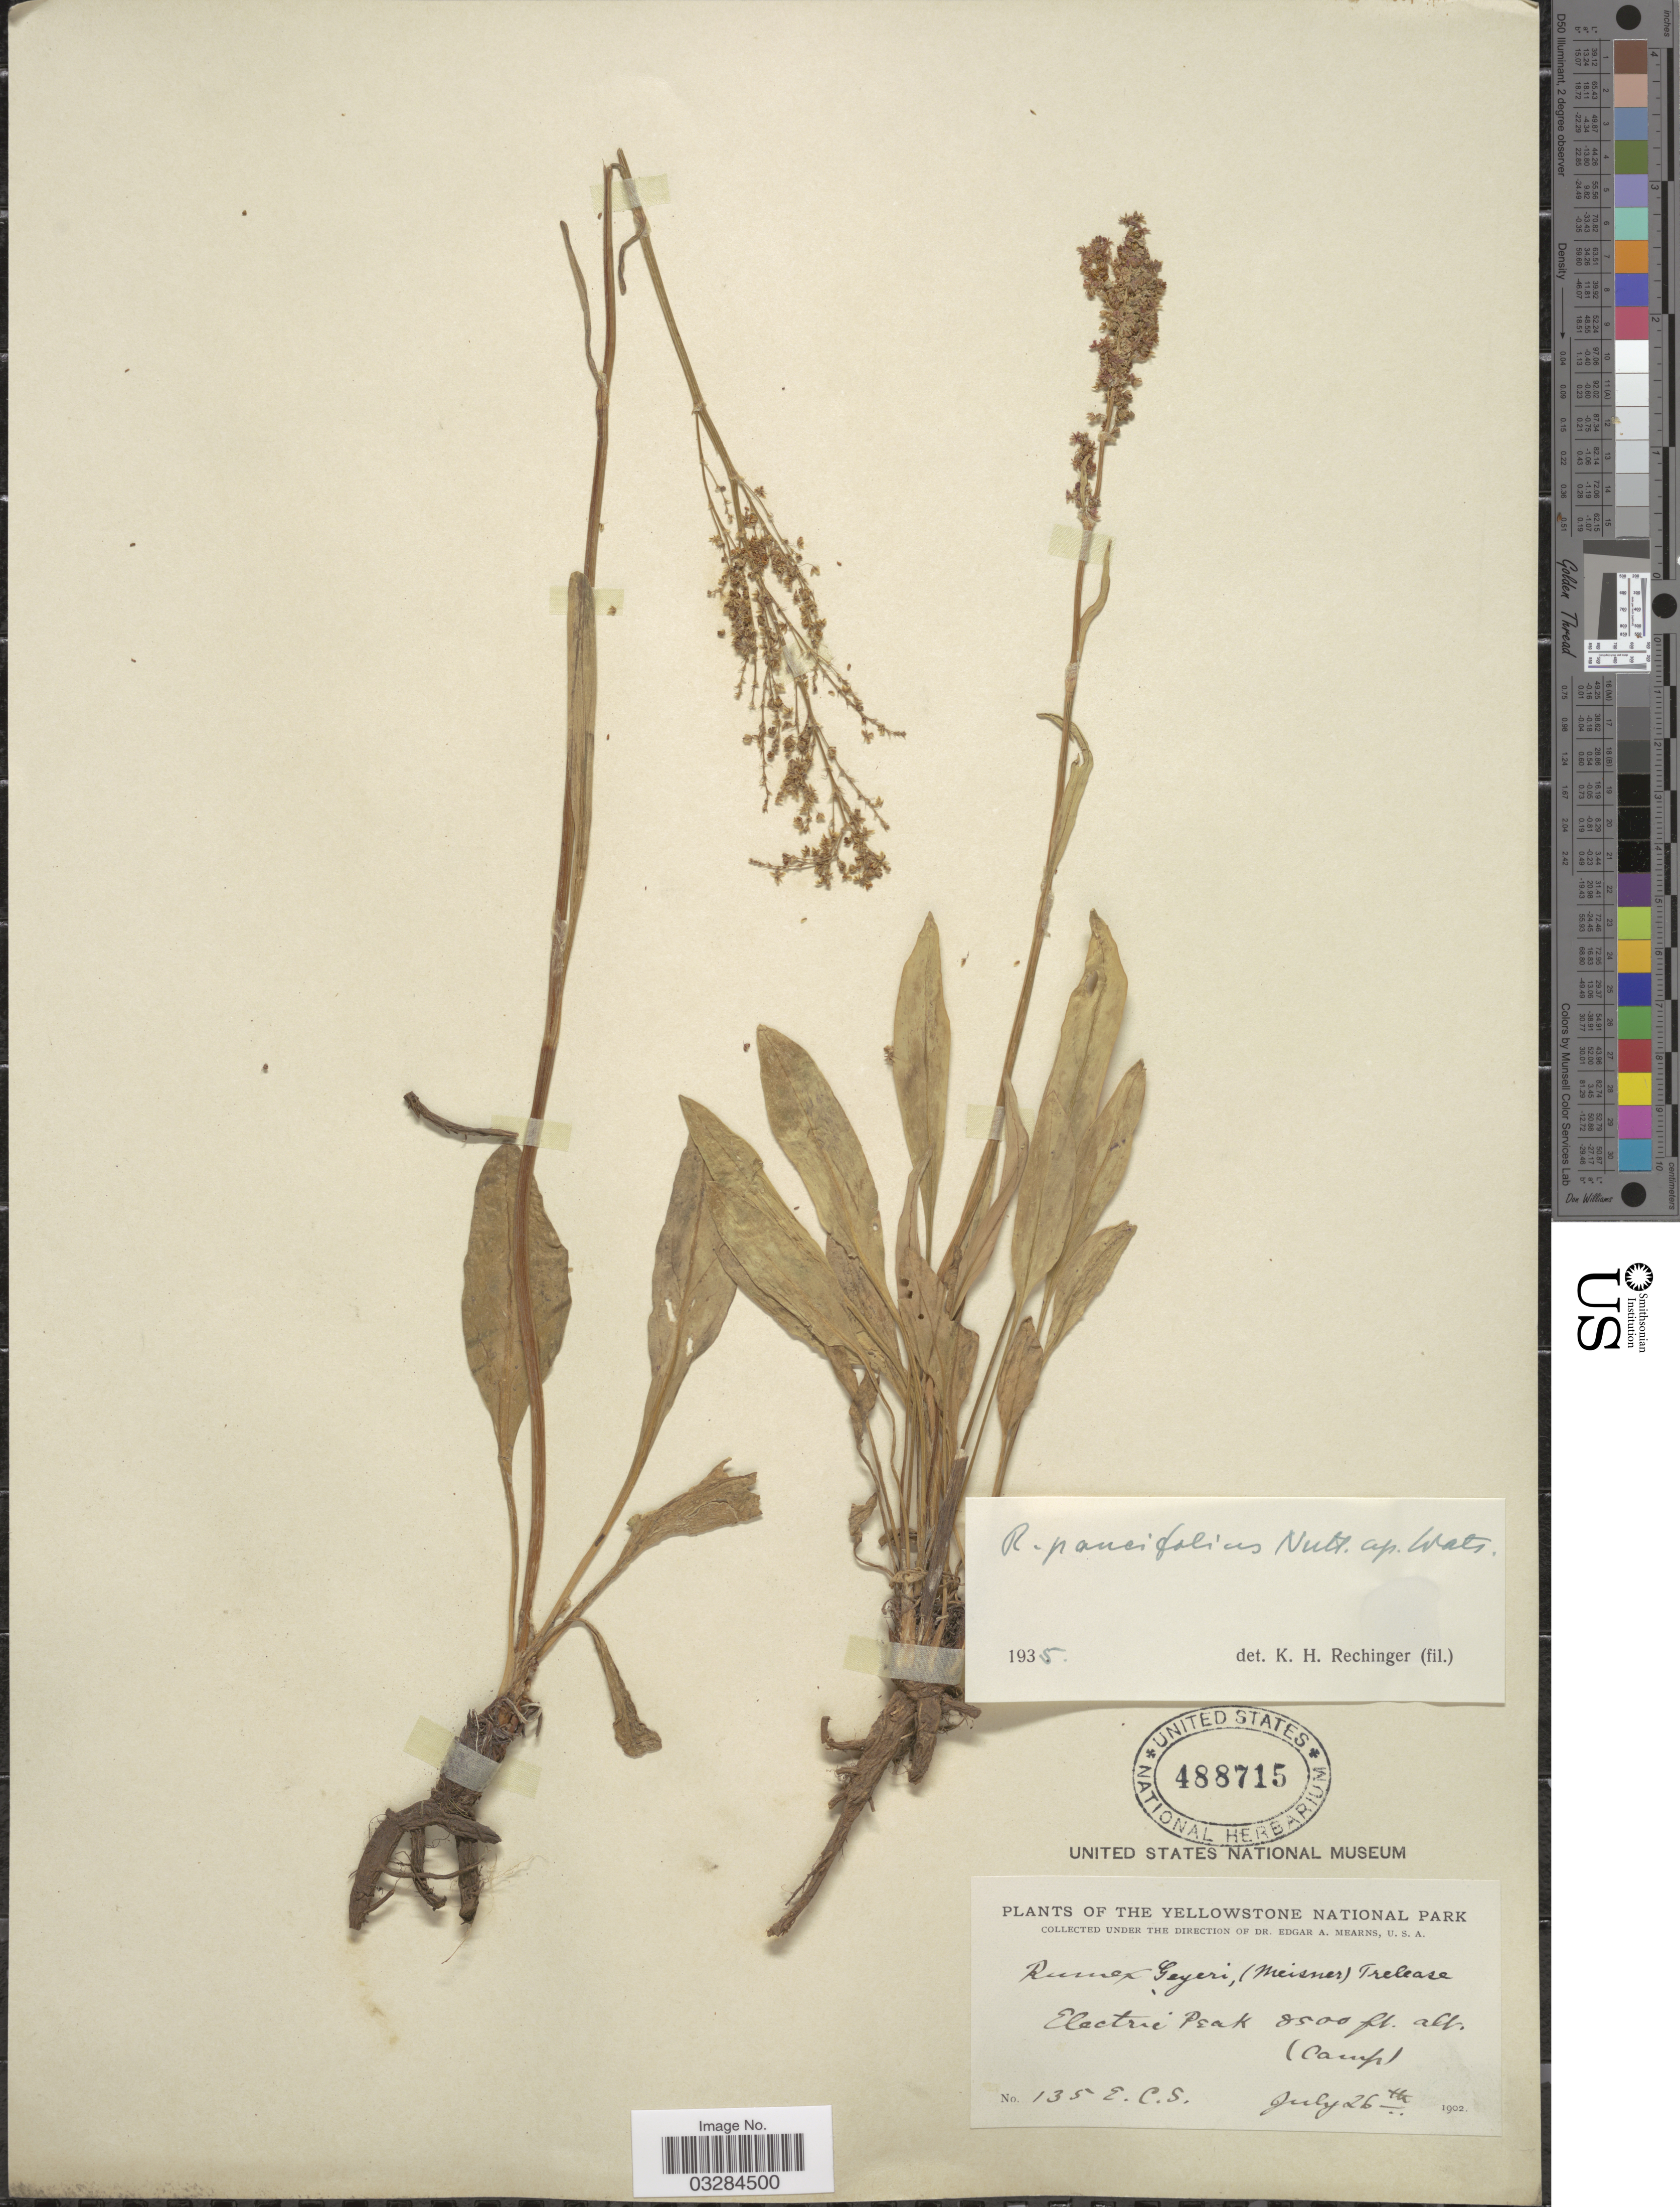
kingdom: Plantae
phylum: Tracheophyta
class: Magnoliopsida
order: Caryophyllales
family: Polygonaceae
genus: Rumex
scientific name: Rumex paucifolius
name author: Nutt.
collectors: E. C. Smith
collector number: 135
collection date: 1902-07-26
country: United States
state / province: Montana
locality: The Yellowstone National Park, Electric Peak (Camp).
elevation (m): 2591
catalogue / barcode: US 488715